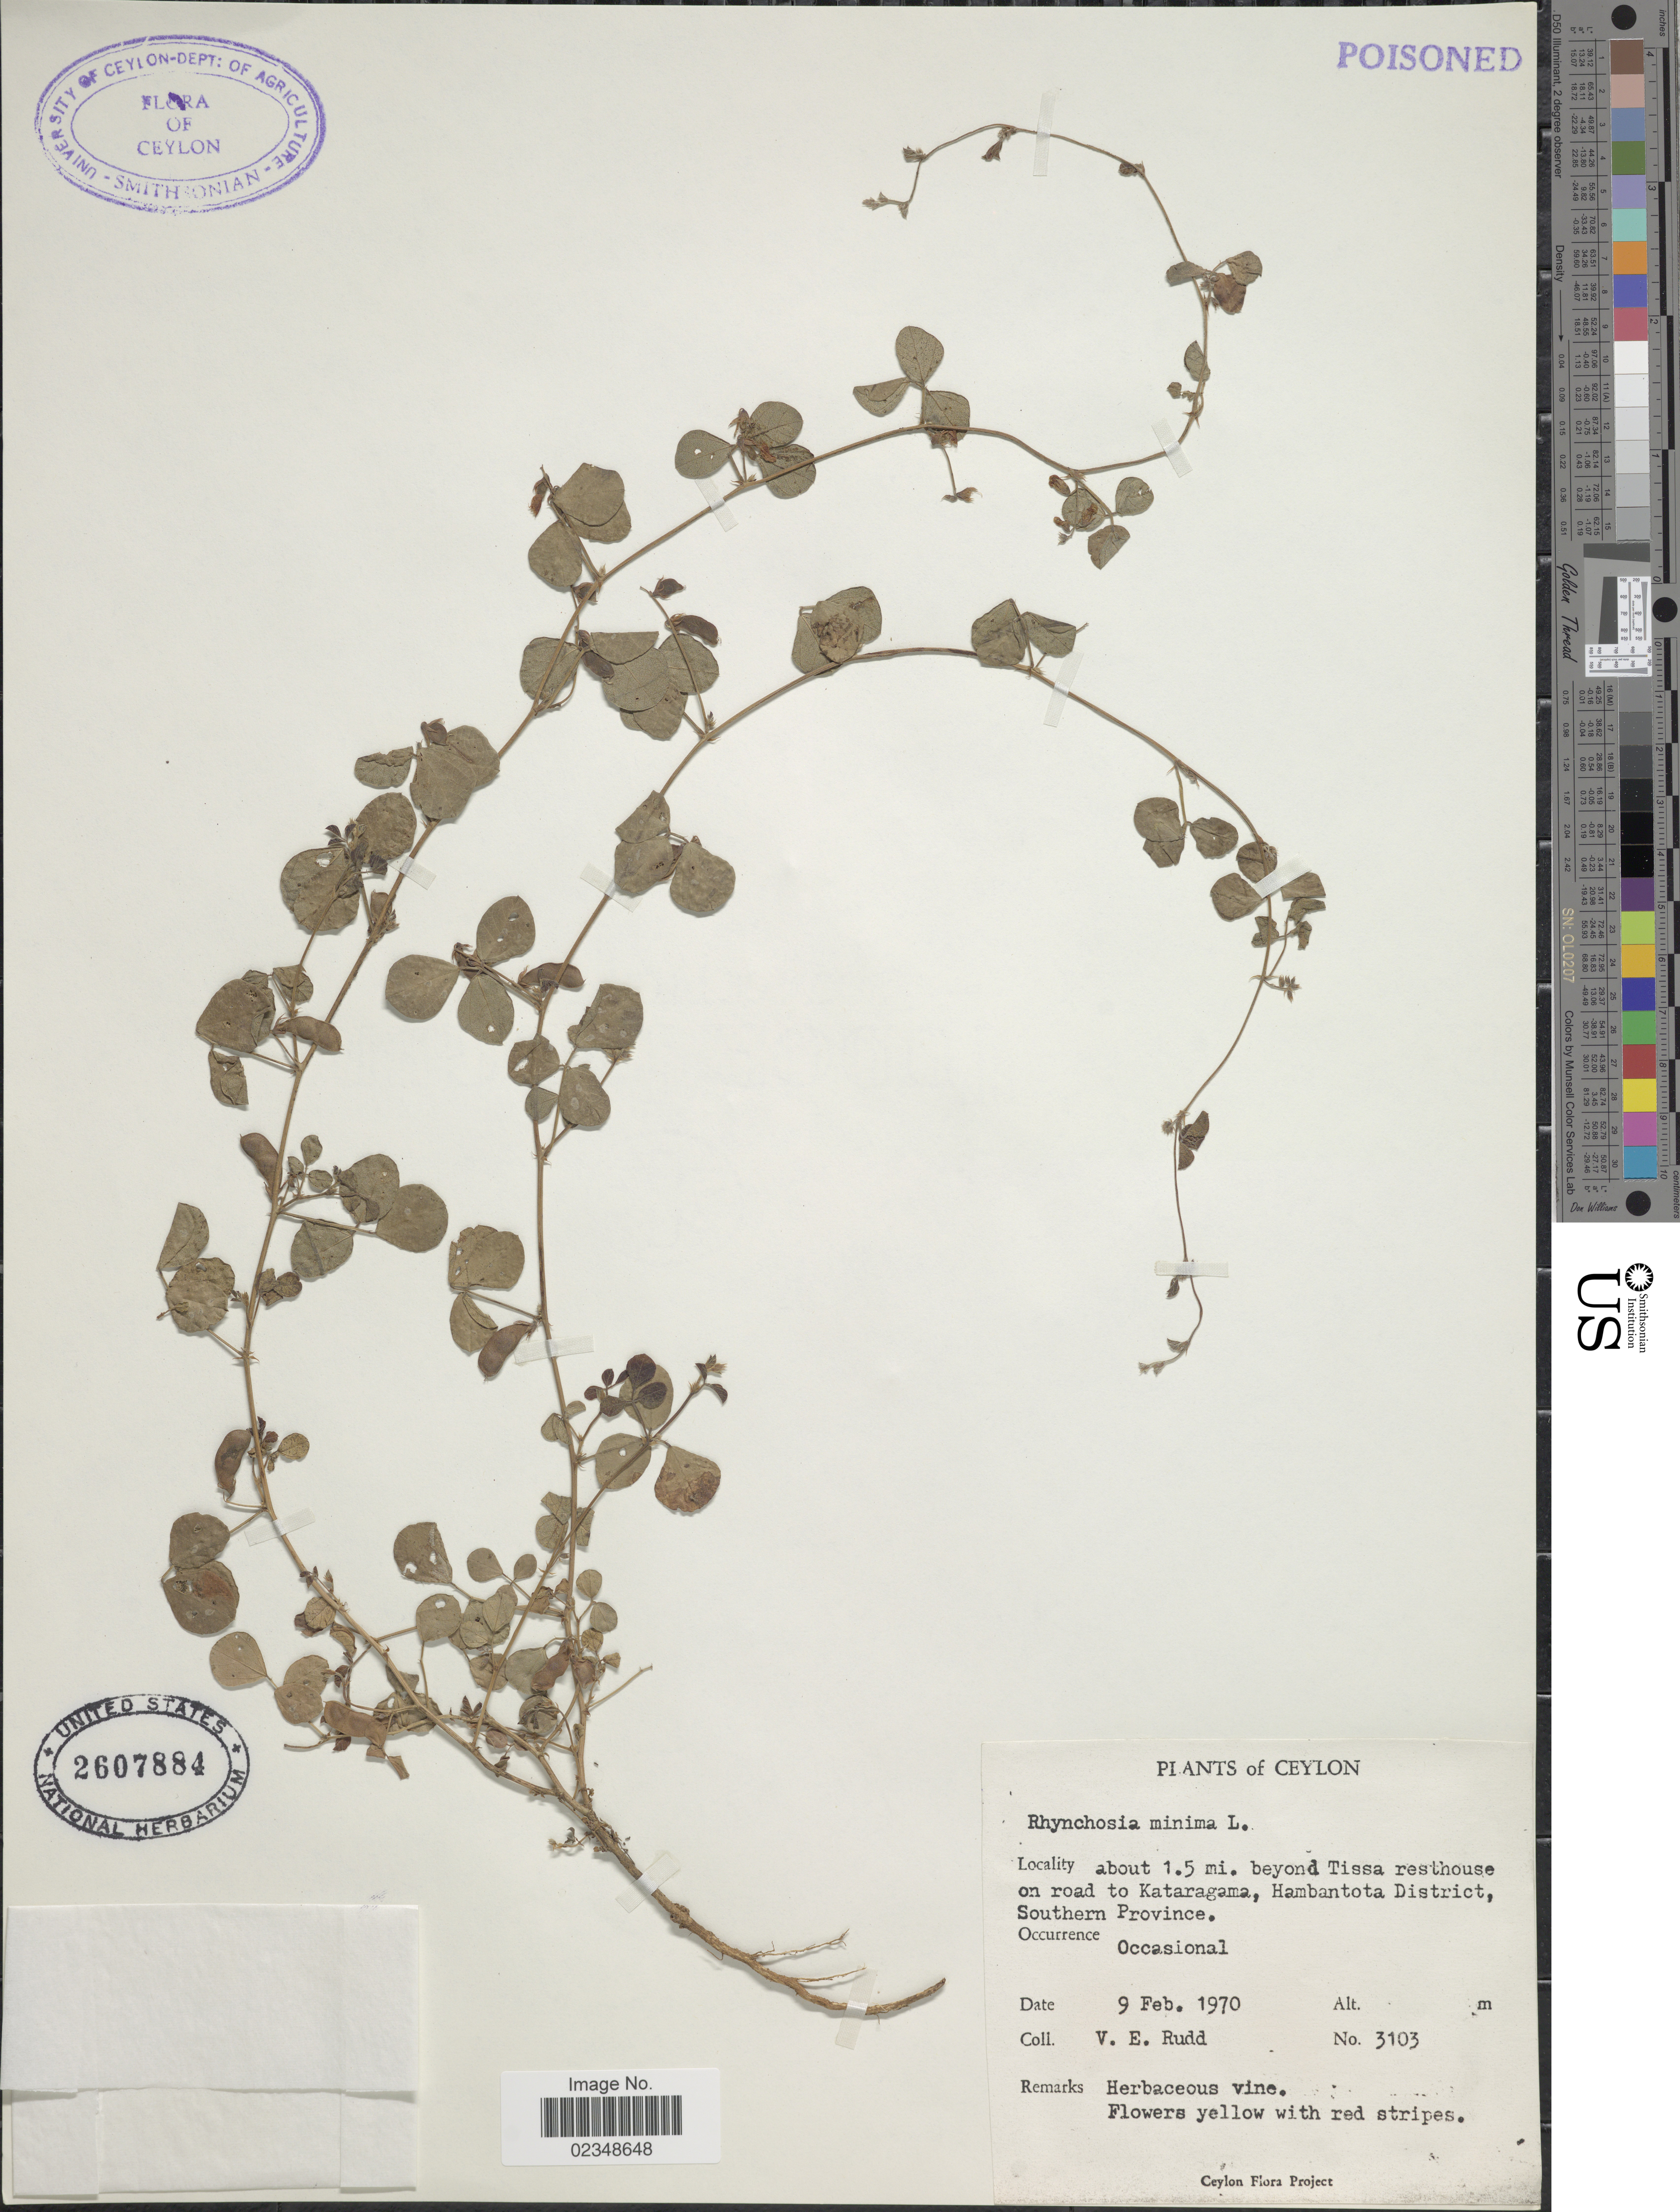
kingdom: Plantae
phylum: Tracheophyta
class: Magnoliopsida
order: Fabales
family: Fabaceae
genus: Rhynchosia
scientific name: Rhynchosia minima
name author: (L.) DC.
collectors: V. E. Rudd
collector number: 3103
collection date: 1970-02-09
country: Sri Lanka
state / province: Southern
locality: Ceylon, about 1.5 mi. beyond Tissa resthouse on road to Kataragama, Hambantota District, Southern Province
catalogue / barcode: US 2607884